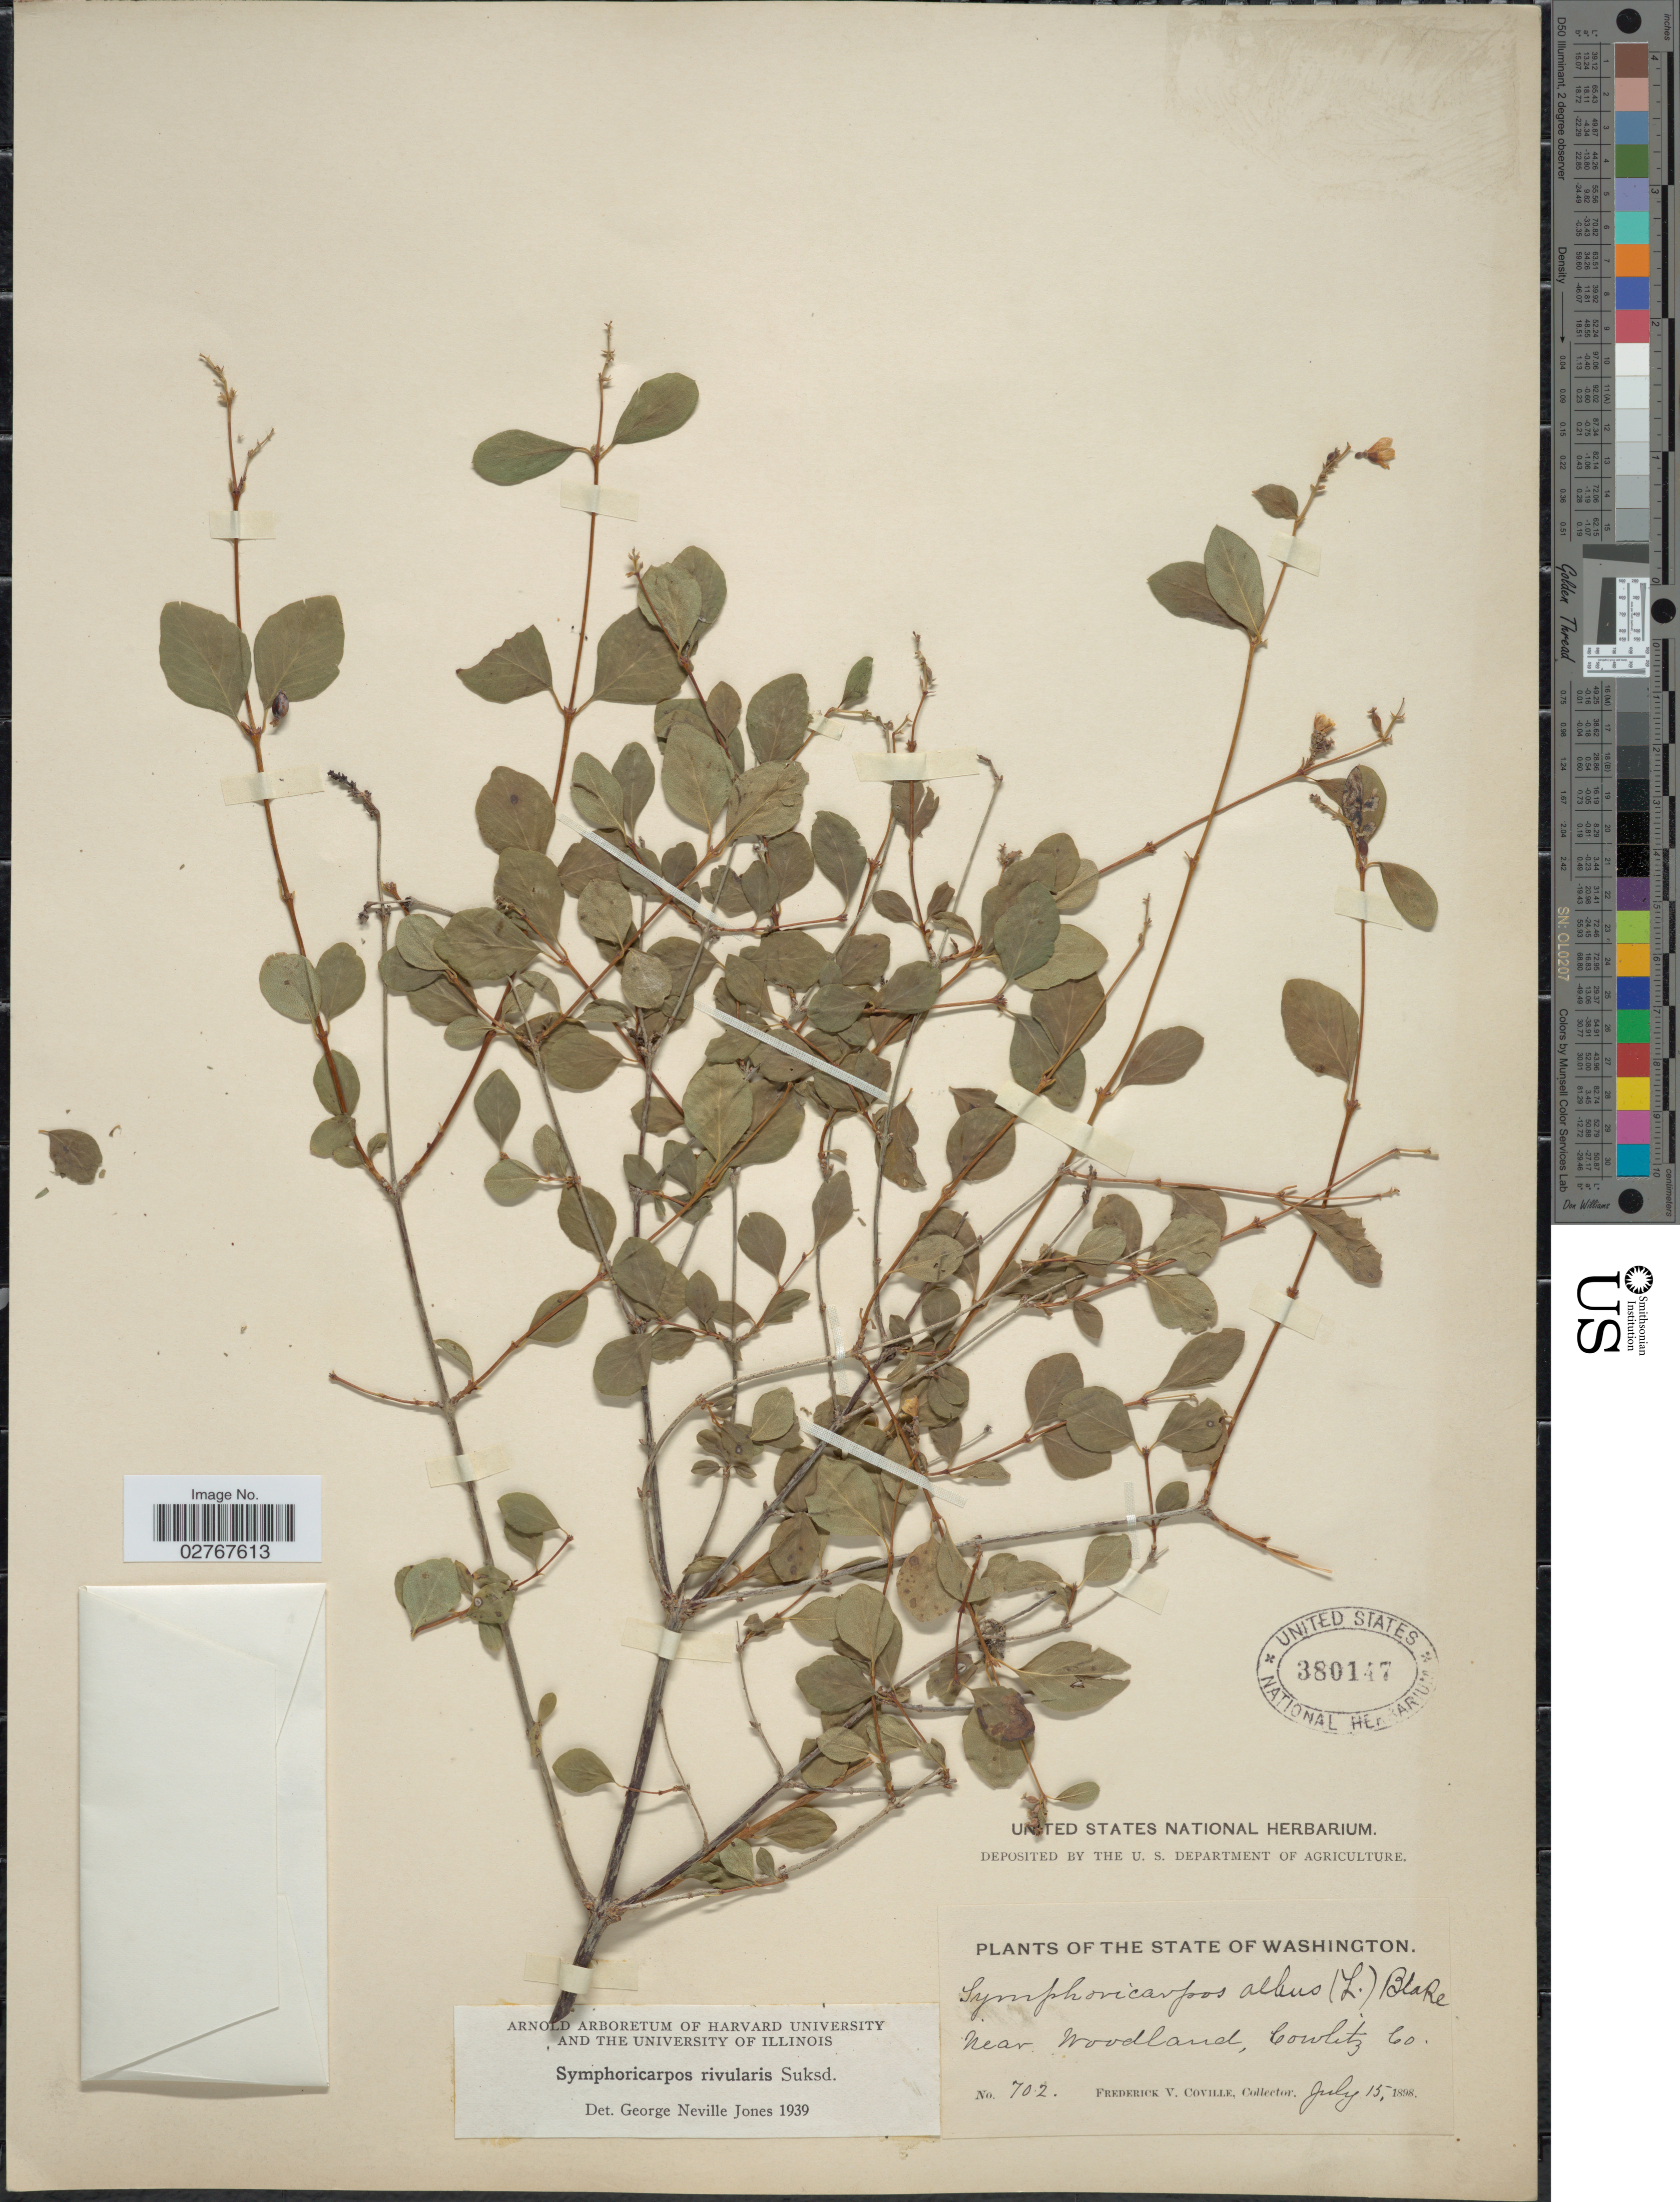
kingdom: Plantae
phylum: Tracheophyta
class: Magnoliopsida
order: Dipsacales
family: Caprifoliaceae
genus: Symphoricarpos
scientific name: Symphoricarpos rivularis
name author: Suksd.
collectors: F. V. Coville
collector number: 702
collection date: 1898-07-15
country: United States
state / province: Washington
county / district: Cowlitz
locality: Near Woodland, Cowletz Co.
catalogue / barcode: US 380147